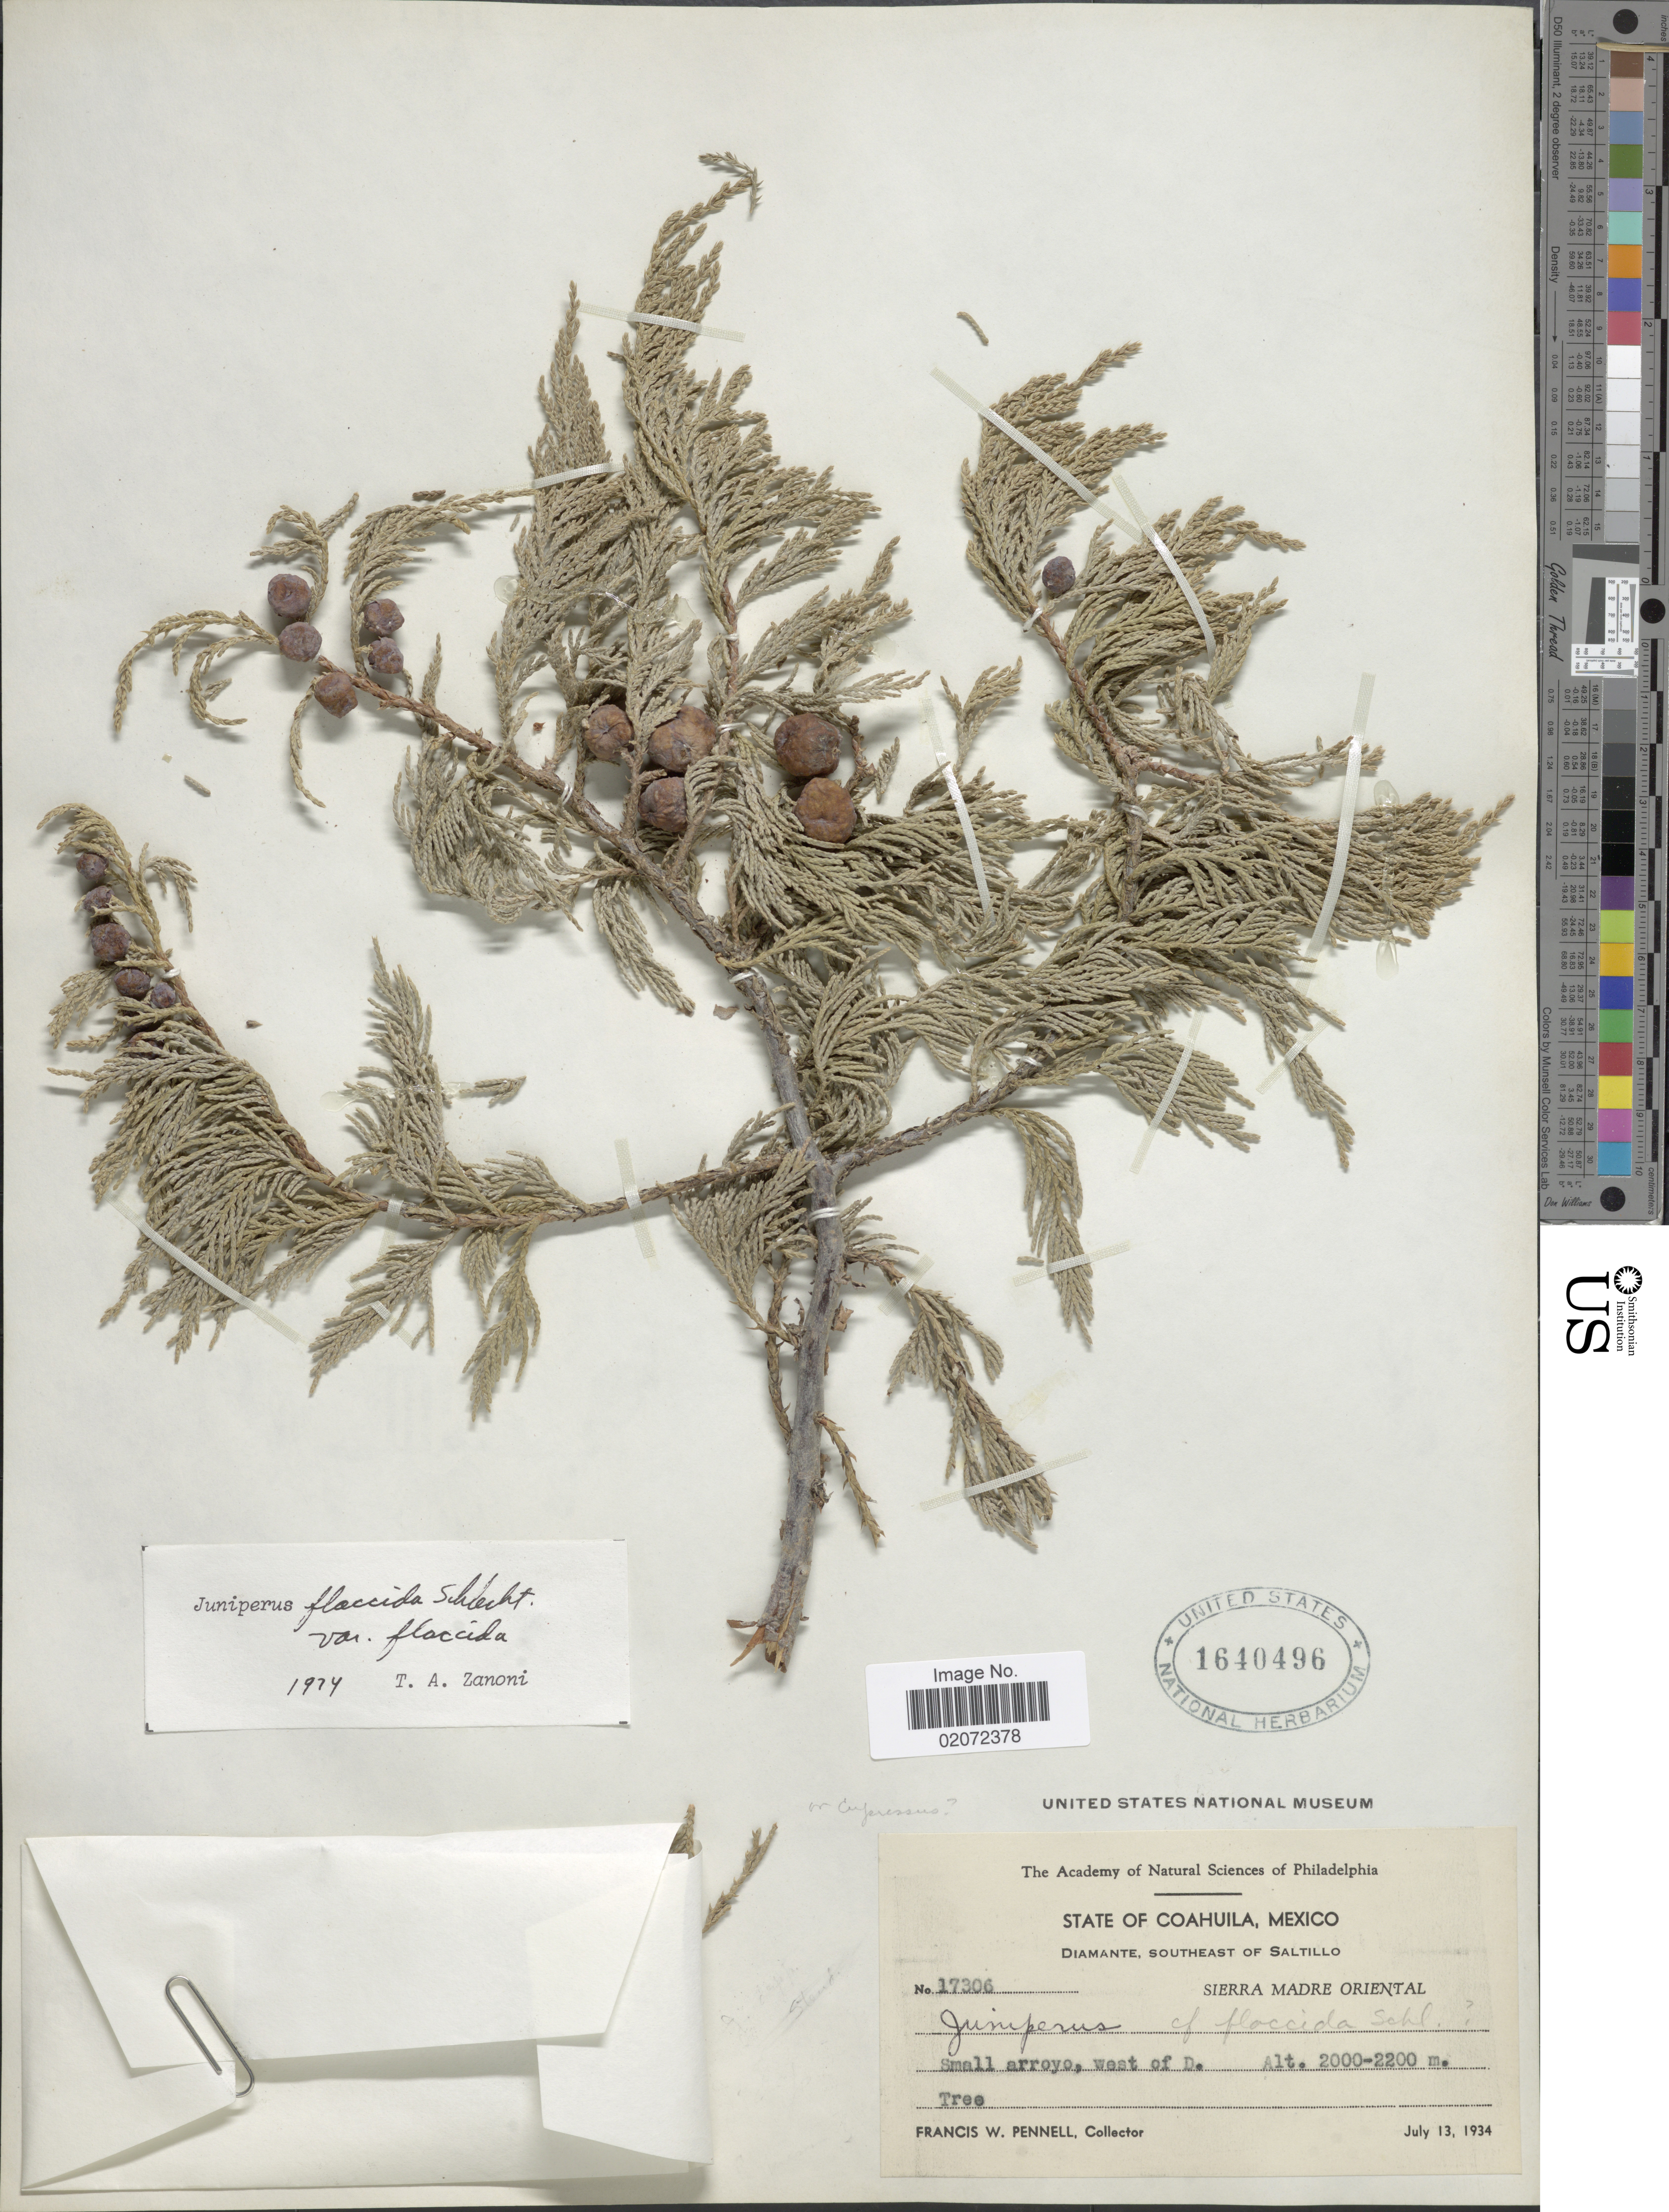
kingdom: Plantae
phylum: Tracheophyta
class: Pinopsida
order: Pinales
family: Cupressaceae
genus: Juniperus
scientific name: Juniperus flaccida var. flaccida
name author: Schltdl.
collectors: F. W. Pennell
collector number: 17306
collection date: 1934-07-13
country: Mexico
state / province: Coahuila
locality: Diamante, southeast of Saltillo, Sierra Madre Oriental. west of D.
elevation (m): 2000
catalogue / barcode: US 1640496